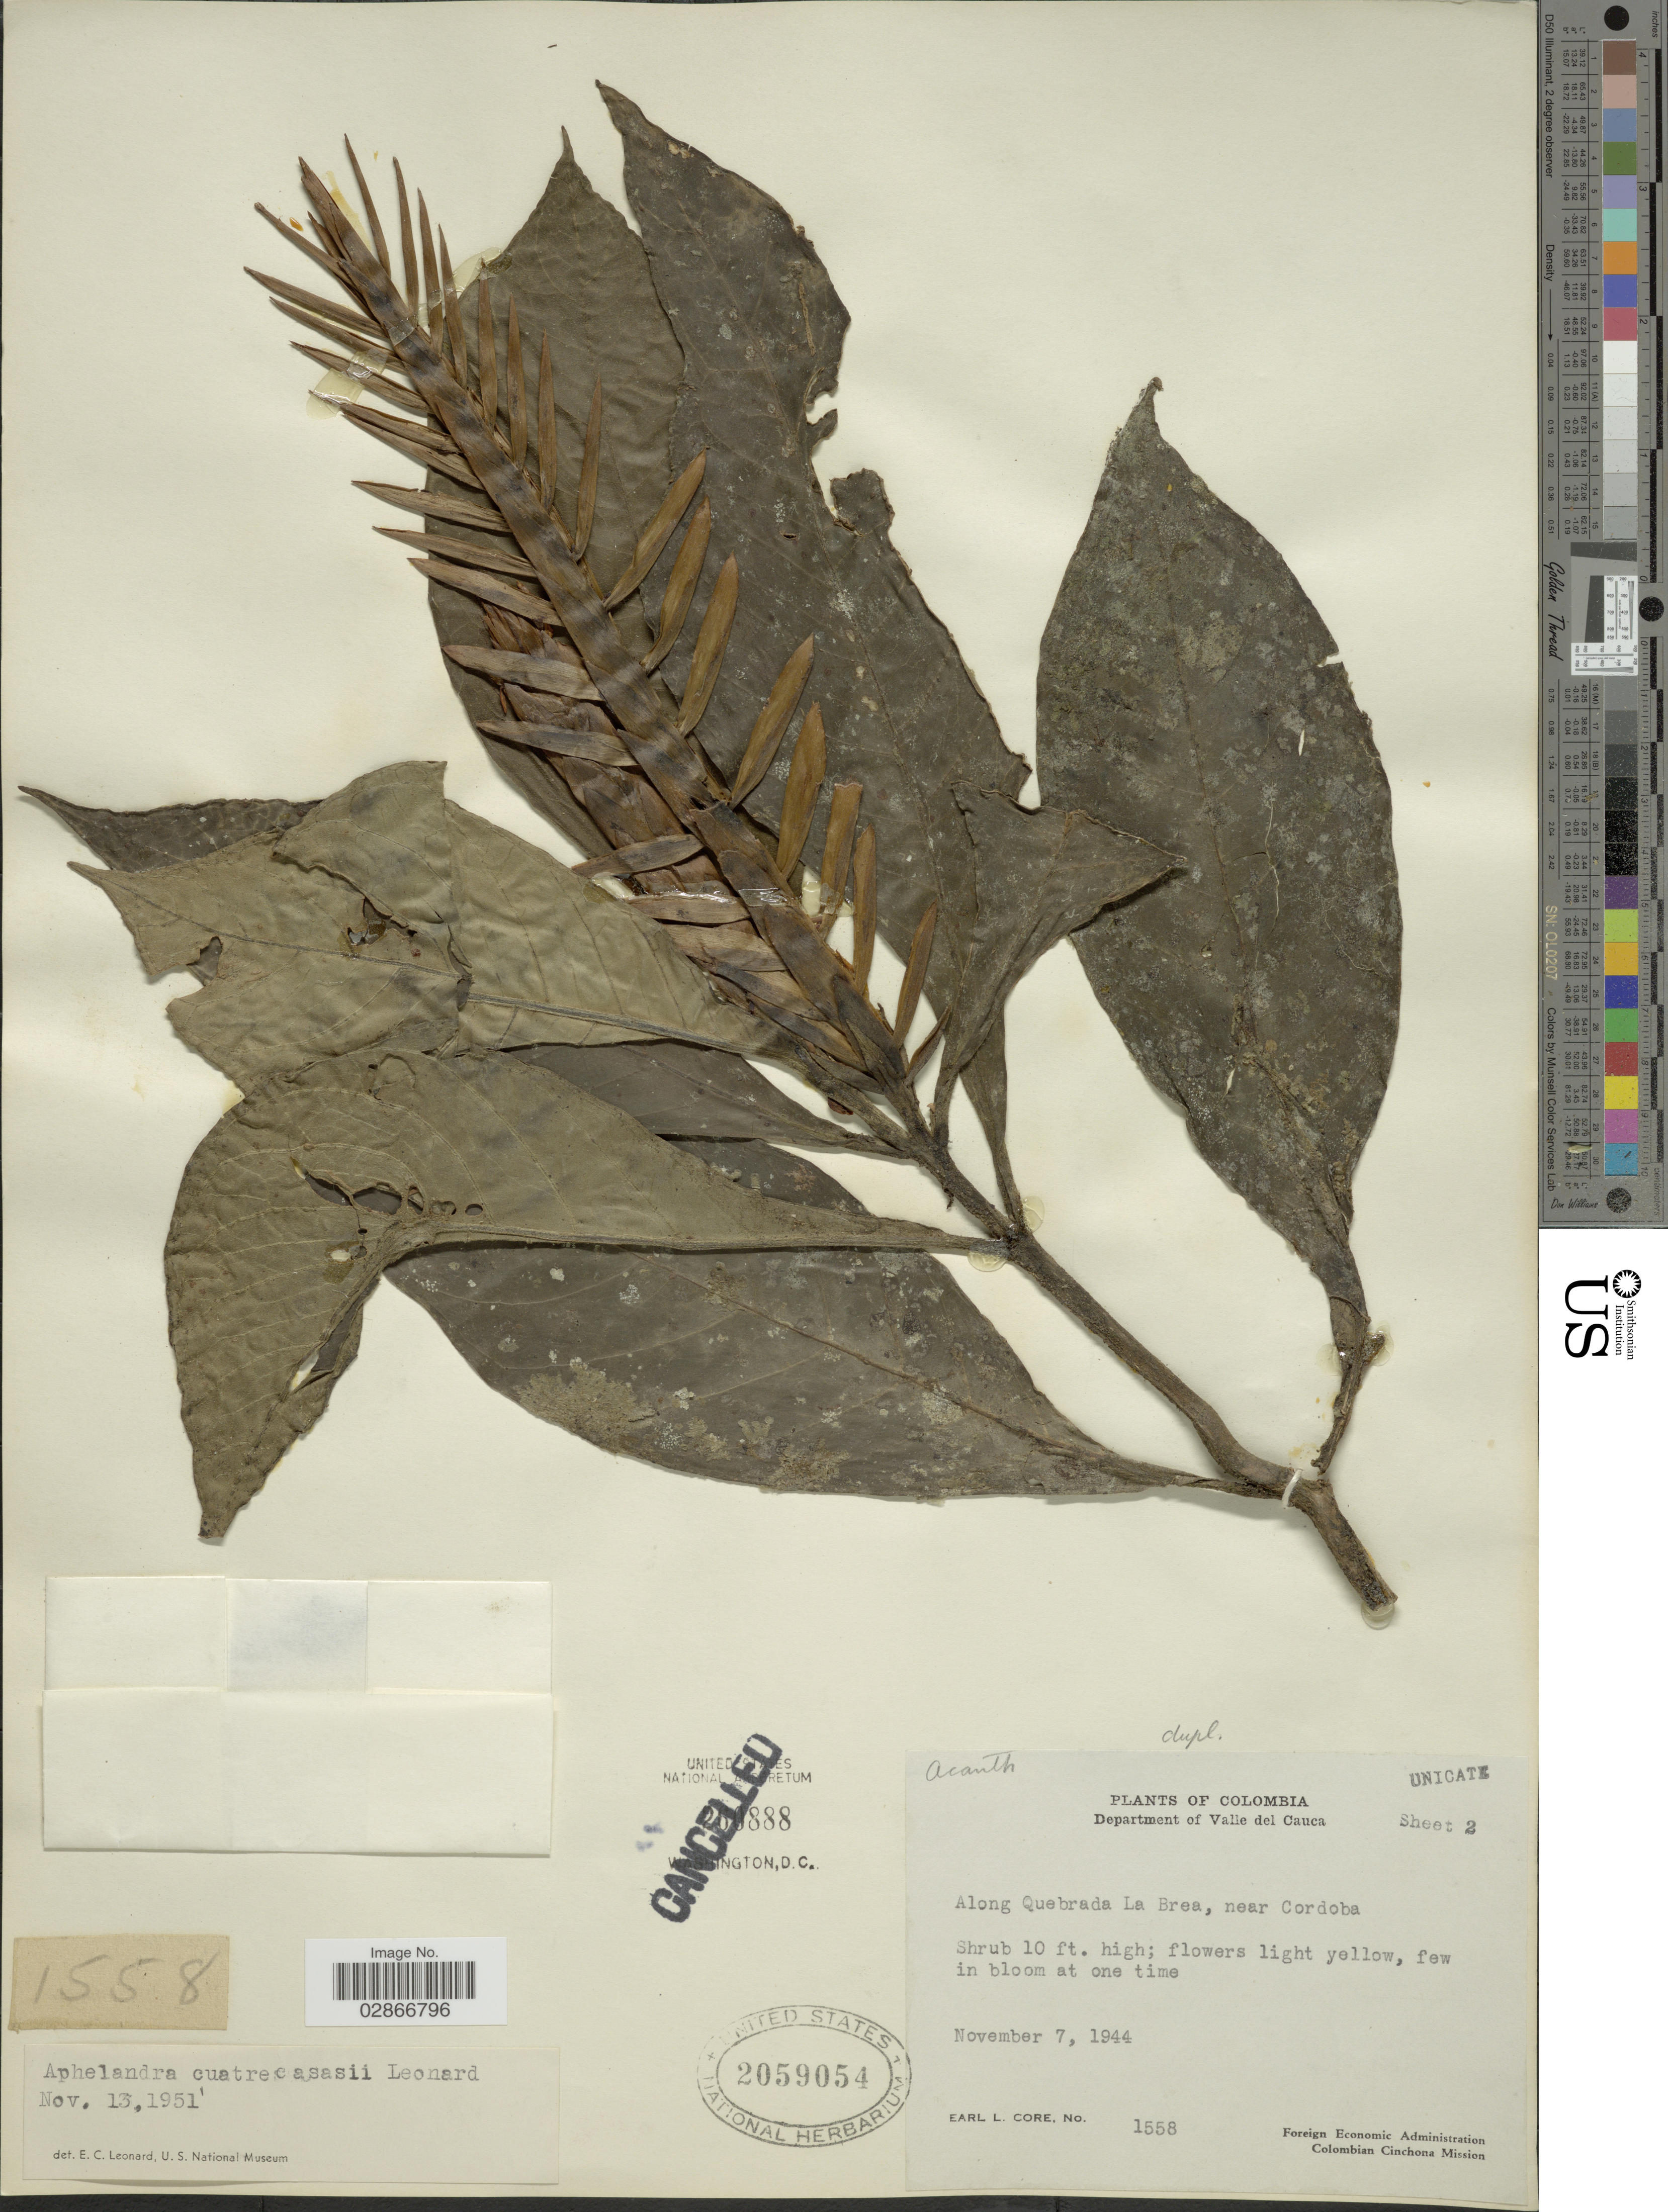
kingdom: Plantae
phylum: Tracheophyta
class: Magnoliopsida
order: Lamiales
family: Acanthaceae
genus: Aphelandra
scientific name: Aphelandra cuatrecasasii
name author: Leonard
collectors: E. L. Core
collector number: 1558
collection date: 1944-11-07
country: Colombia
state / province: Valle del Cauca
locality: Department of Valle del Cauca, Along Quebrada La Brea, near Cordoba.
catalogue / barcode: US 2059054